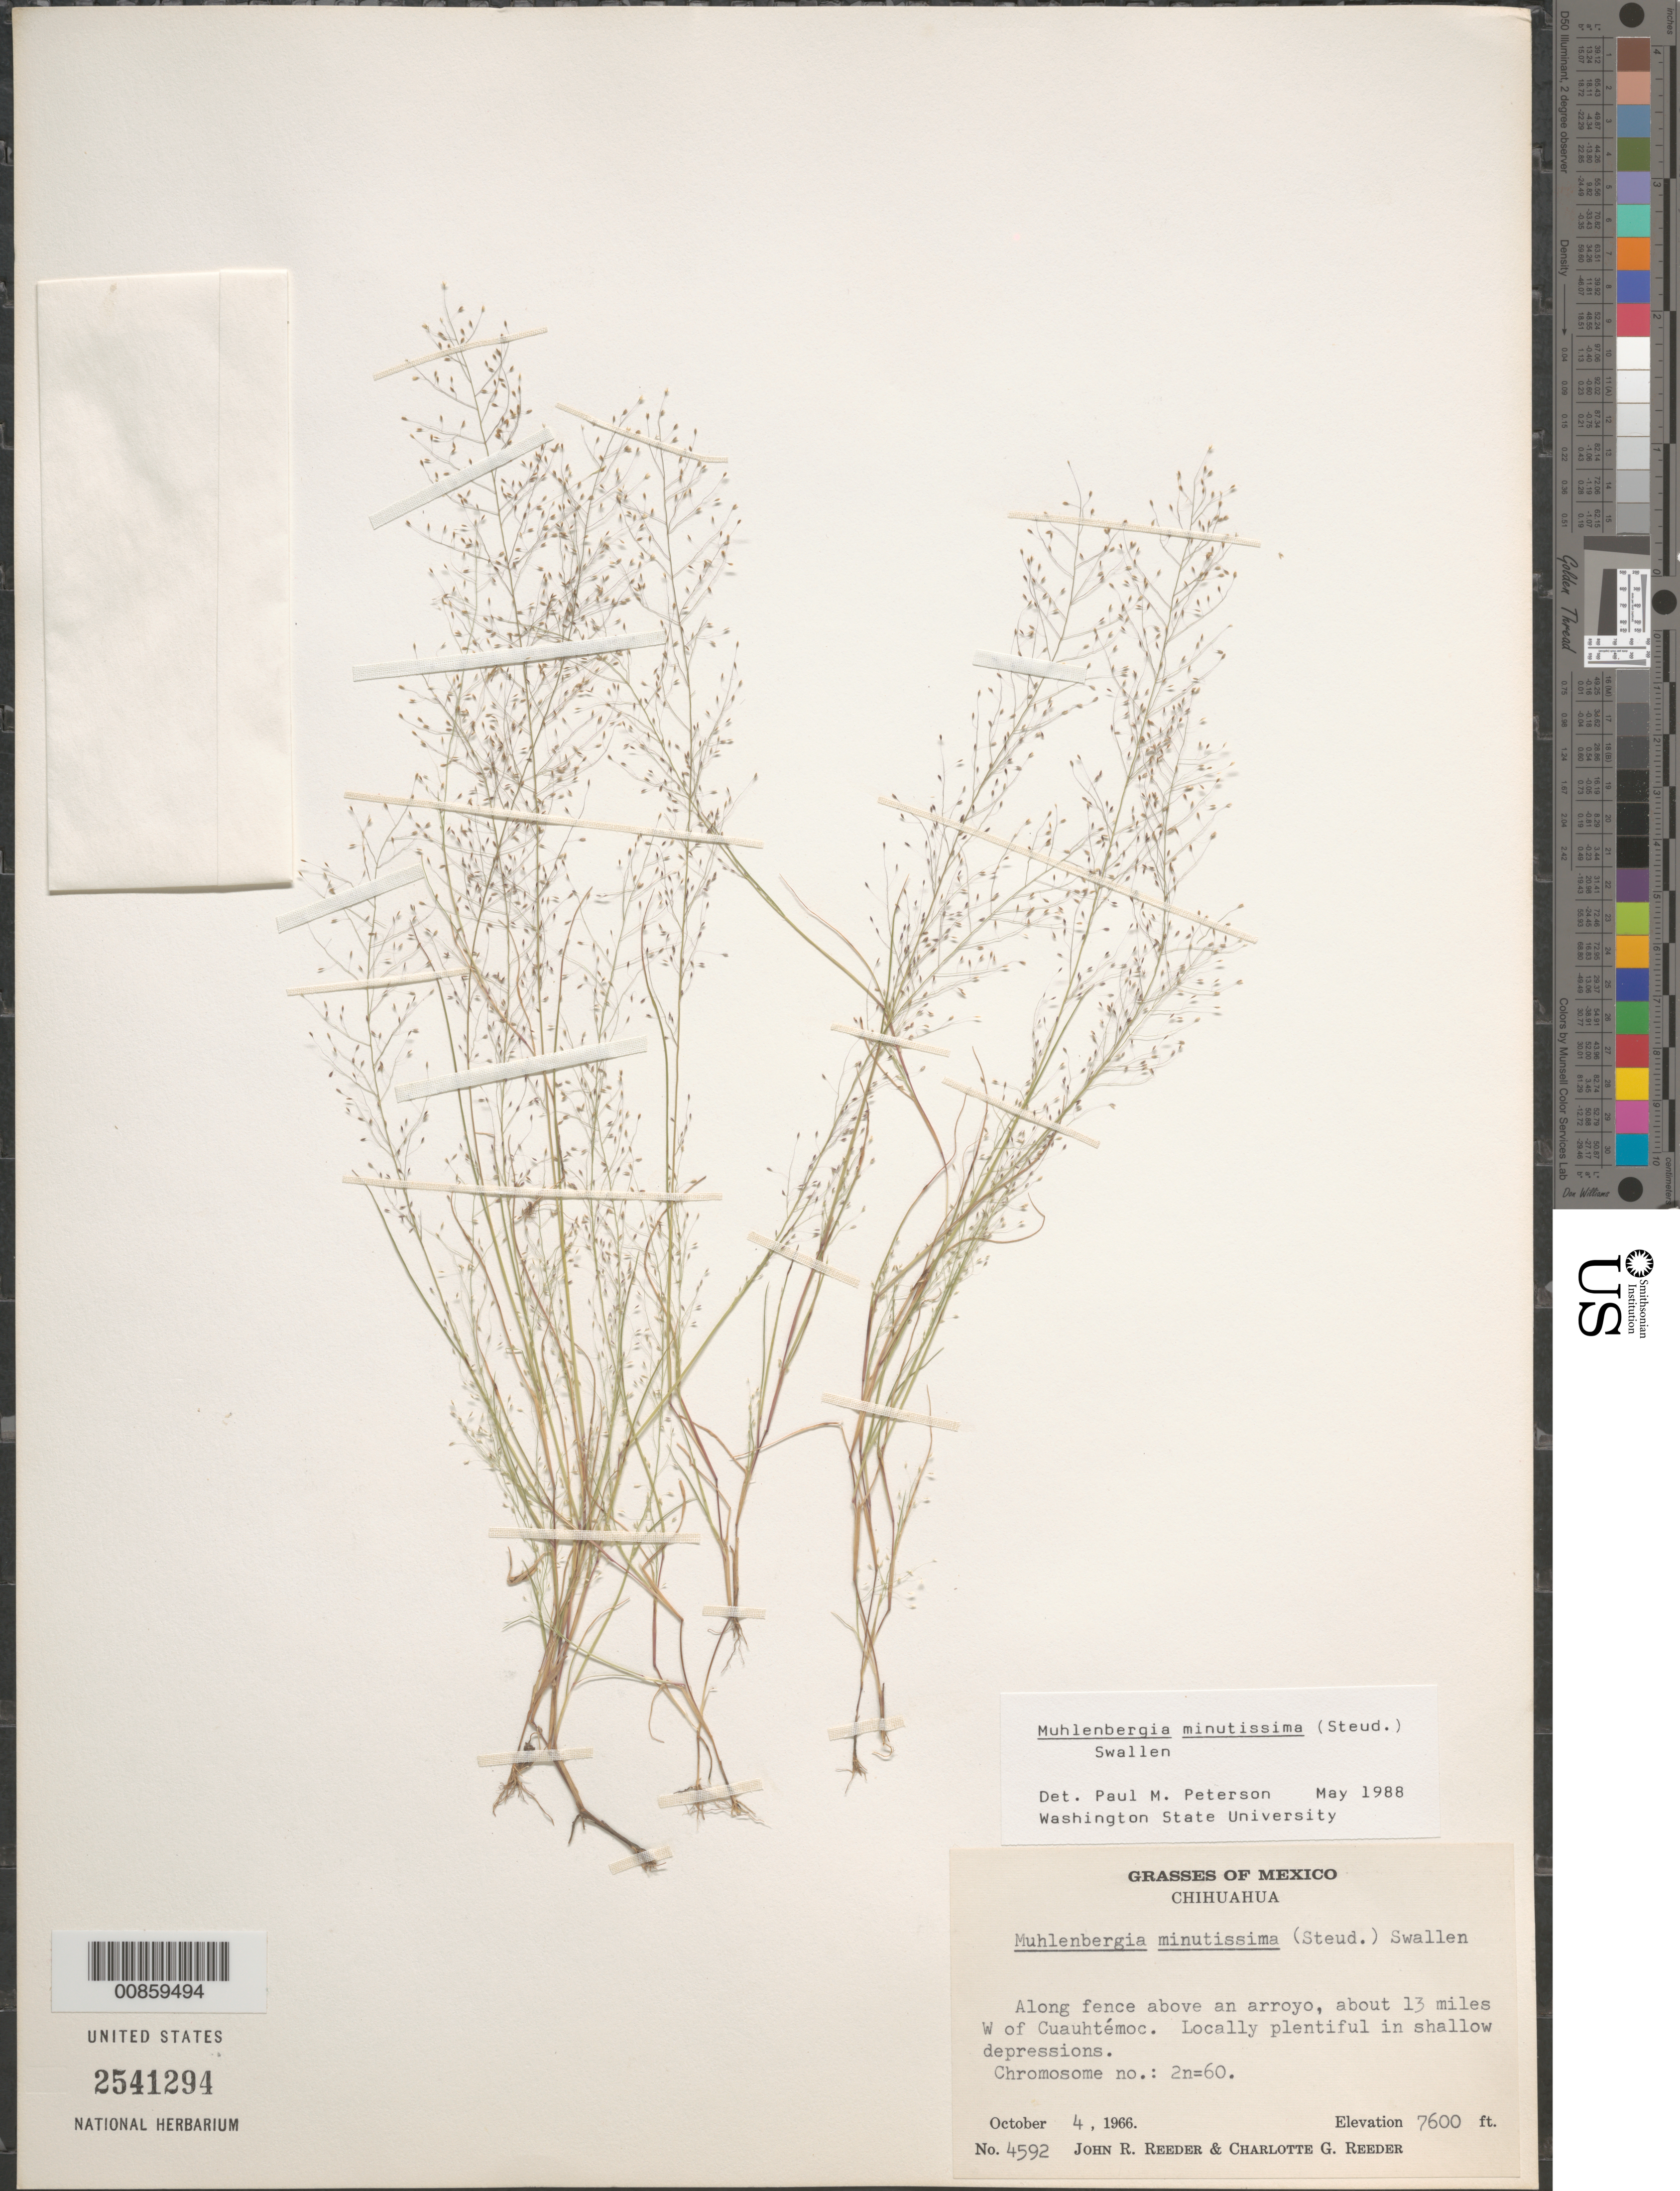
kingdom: Plantae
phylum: Tracheophyta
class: Liliopsida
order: Poales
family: Poaceae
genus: Muhlenbergia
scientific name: Muhlenbergia minutissima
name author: (Steud.) Swallen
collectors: J. R. Reeder & C. G. Reeder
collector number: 4592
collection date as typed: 04 Oct 1966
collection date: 1966-10-04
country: Mexico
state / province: Chihuahua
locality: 13 mi W of Cuauhtemoc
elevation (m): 2316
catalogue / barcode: US 2541294